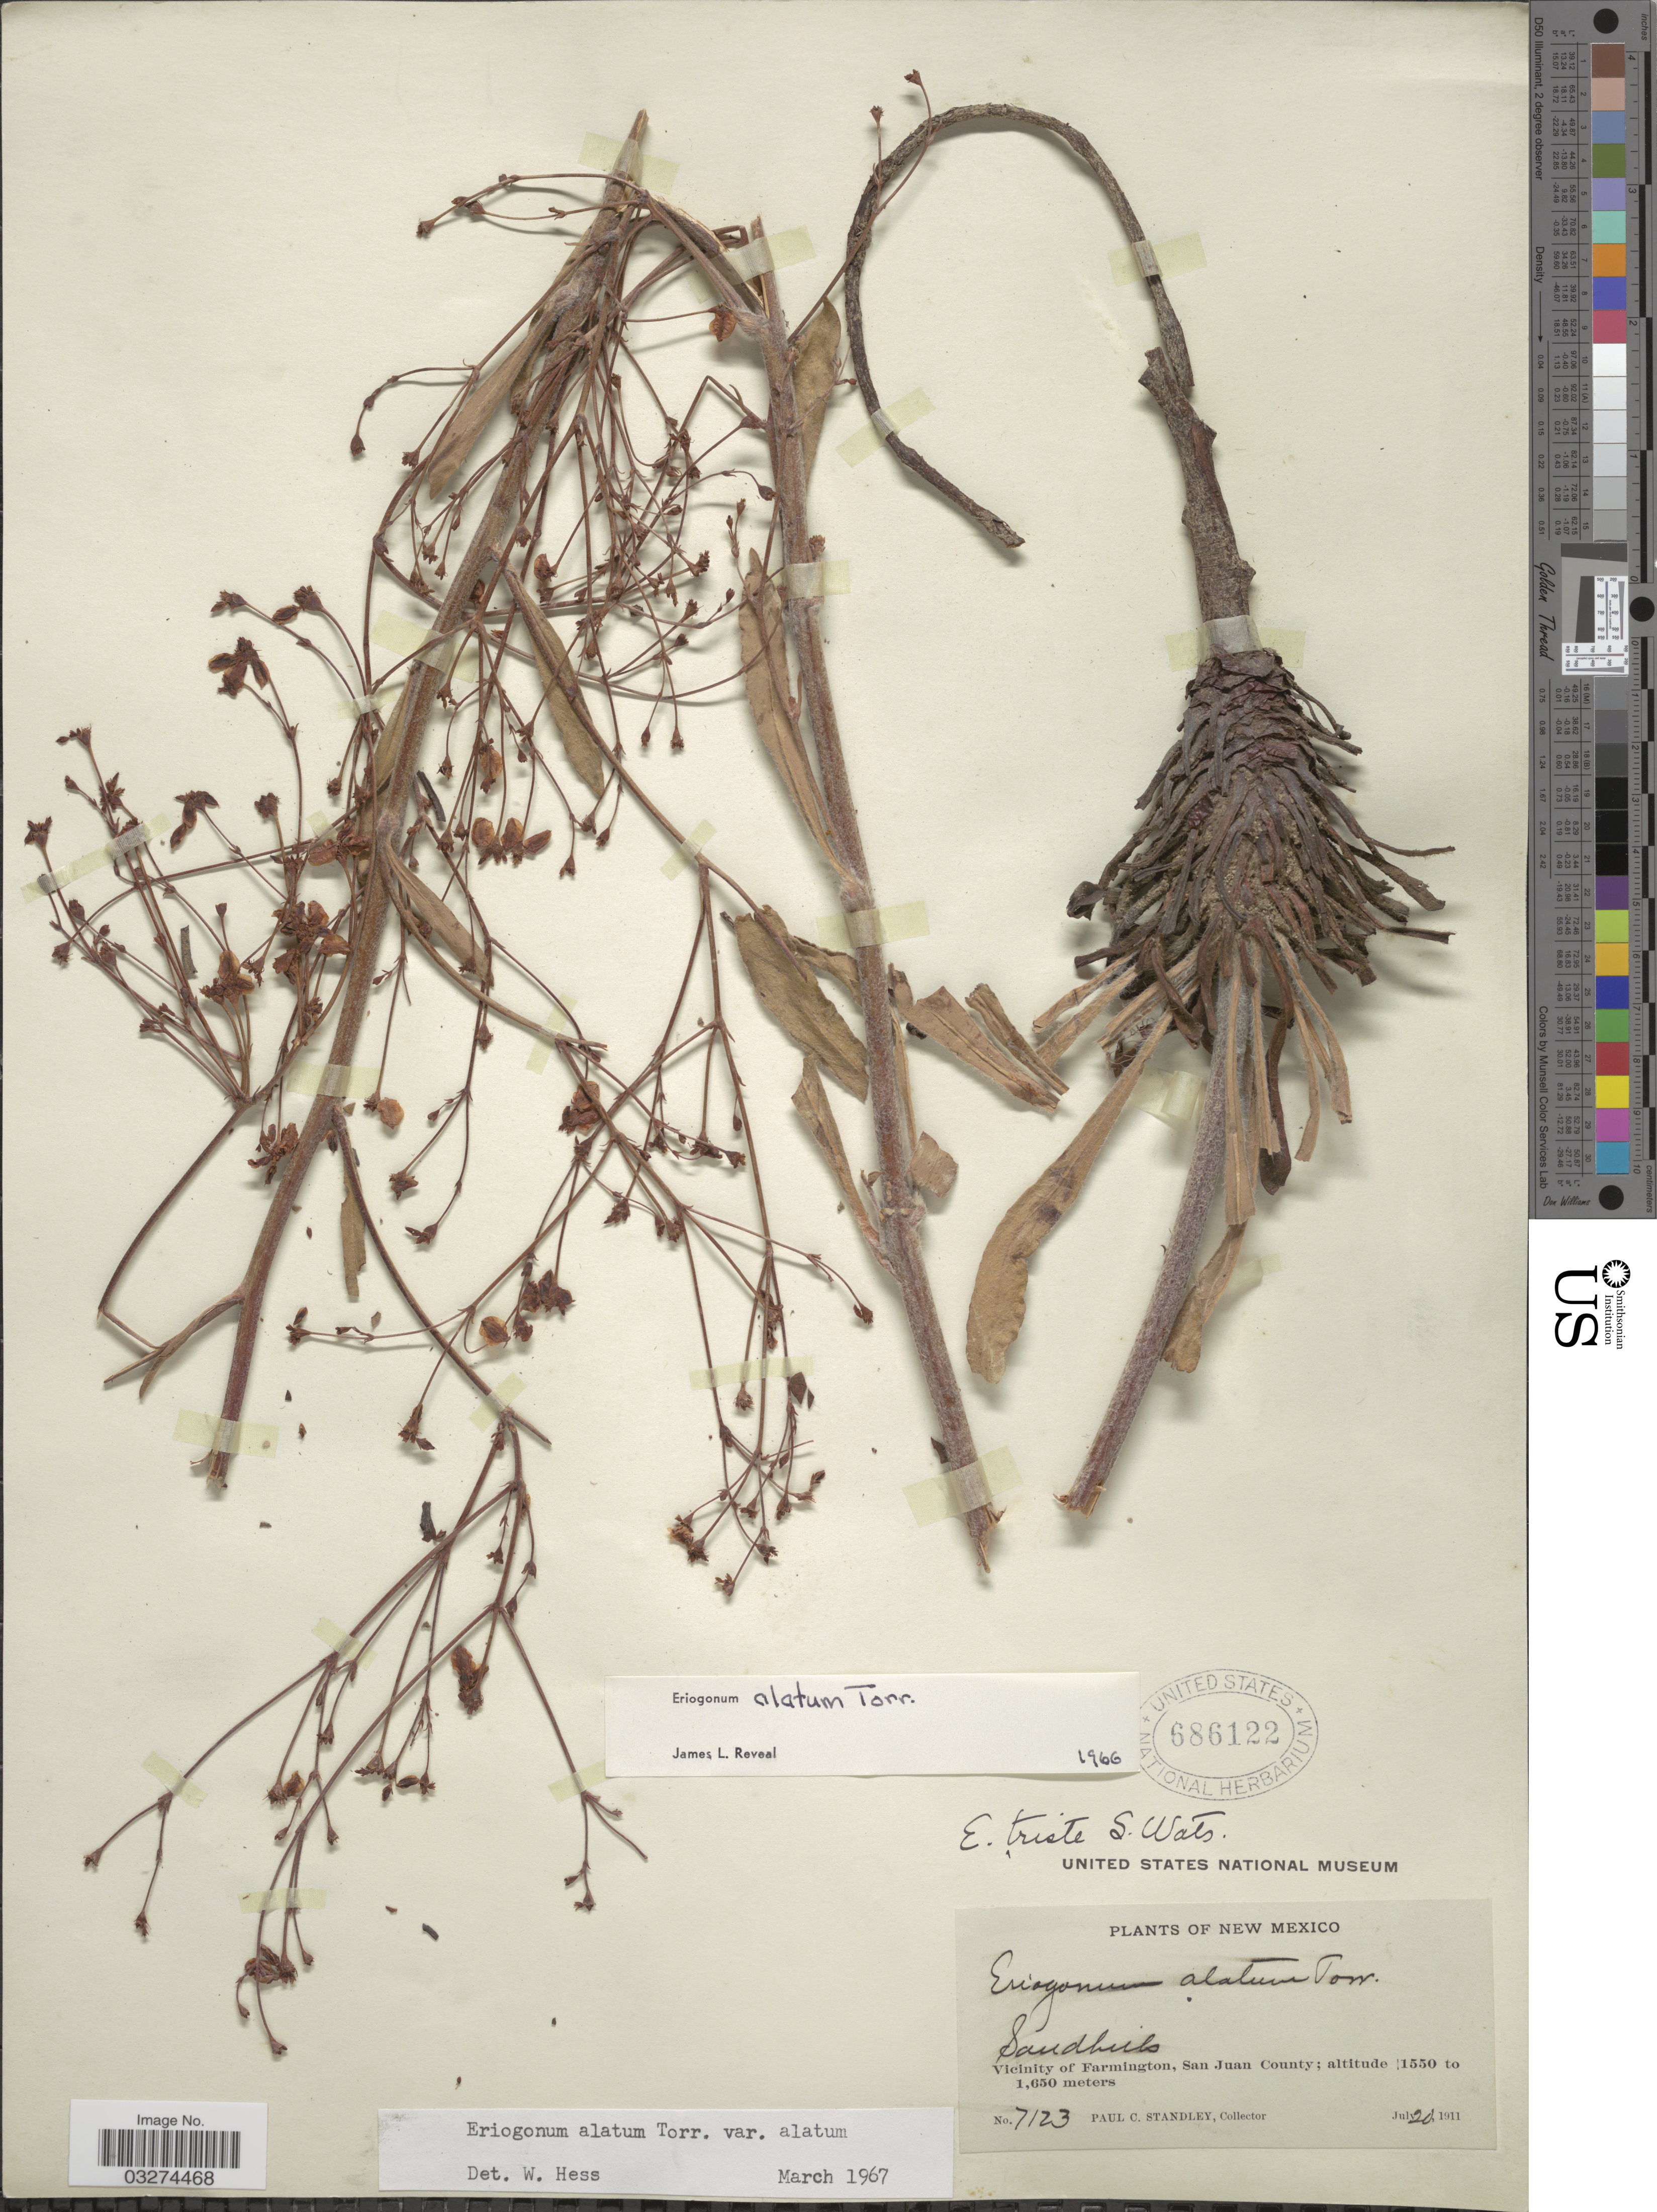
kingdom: Plantae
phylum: Tracheophyta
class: Magnoliopsida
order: Caryophyllales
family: Polygonaceae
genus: Eriogonum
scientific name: Eriogonum alatum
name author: Torr.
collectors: P. C. Standley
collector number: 7123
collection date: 1911-07-20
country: United States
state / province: New Mexico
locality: Vicinity of Farmington, San Juan County.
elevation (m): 1550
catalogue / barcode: US 686122